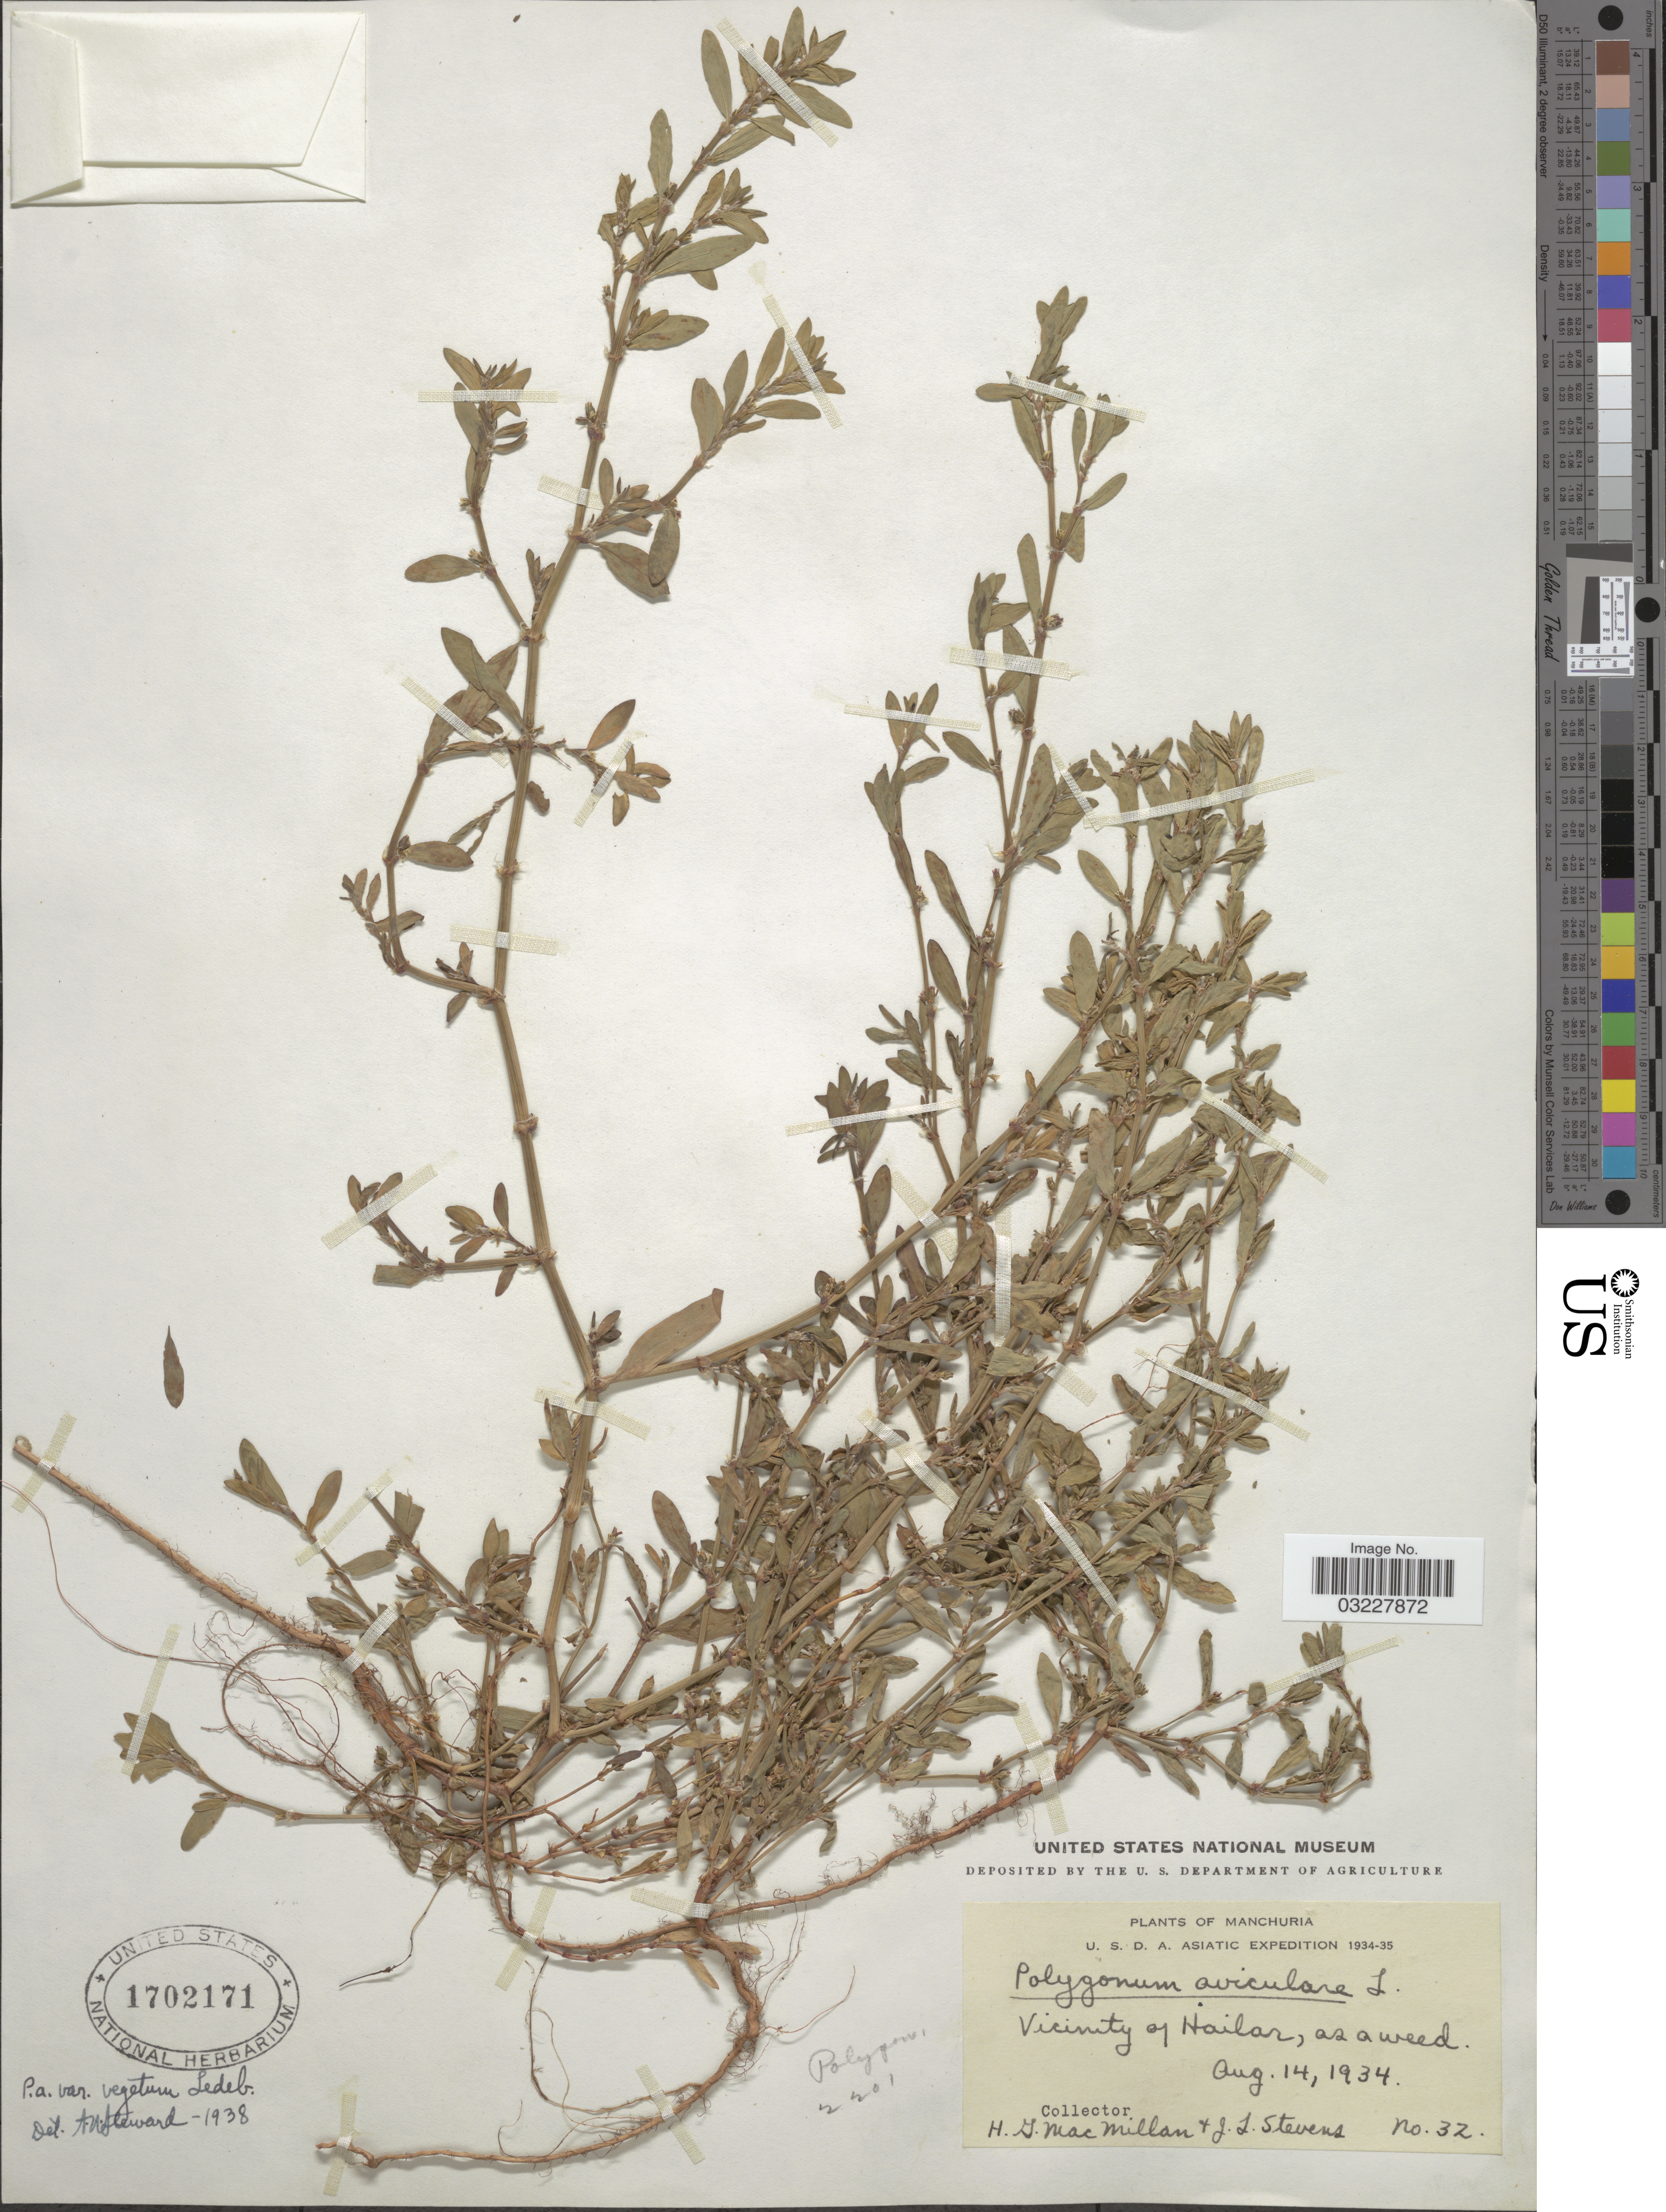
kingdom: Plantae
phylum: Tracheophyta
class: Magnoliopsida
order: Caryophyllales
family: Polygonaceae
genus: Polygonum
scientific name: Polygonum aviculare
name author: L.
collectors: H. MacMillan & J. Stevens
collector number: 32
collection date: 1934-08-14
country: China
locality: Manchuria. Vicinity of Hailar.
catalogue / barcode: US 1702171